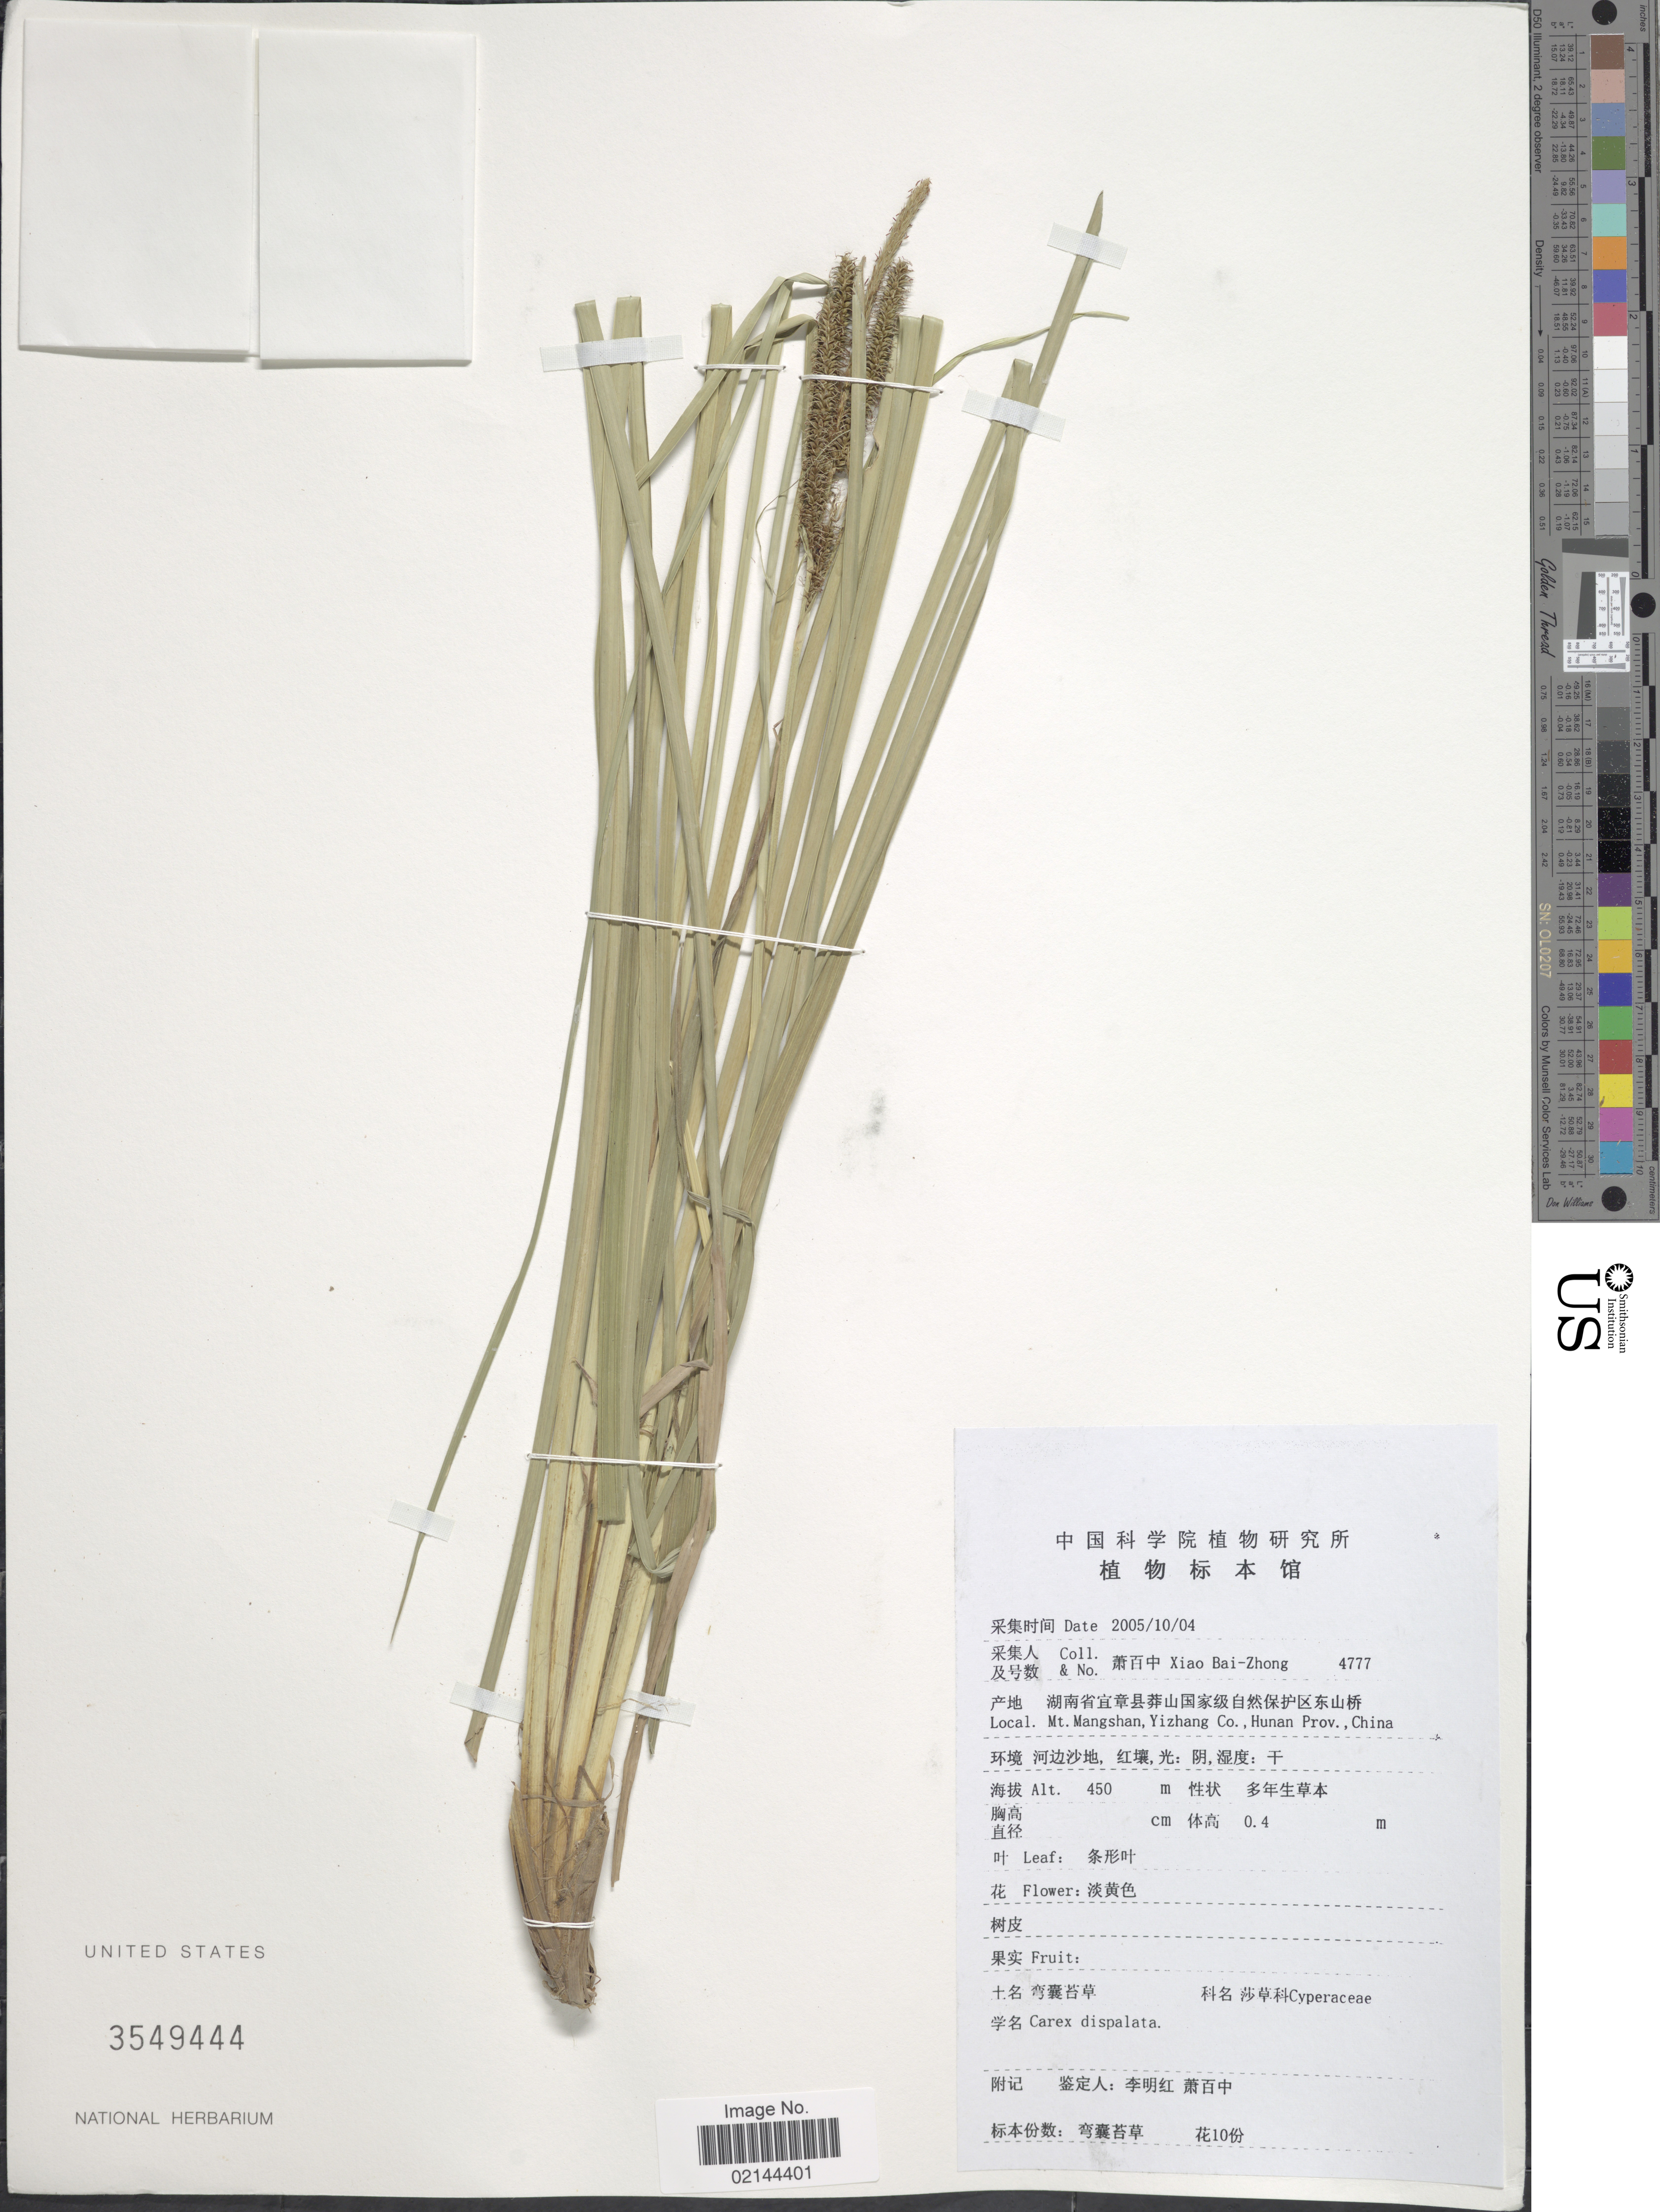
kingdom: Plantae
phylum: Tracheophyta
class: Liliopsida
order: Poales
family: Cyperaceae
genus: Carex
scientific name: Carex dispalata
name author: Boott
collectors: B. Z. Xiao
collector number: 4777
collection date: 2005-10-04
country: China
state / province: Hunan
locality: Mt. Mangshan, Yizhang Co.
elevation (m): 450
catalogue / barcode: US 3549444